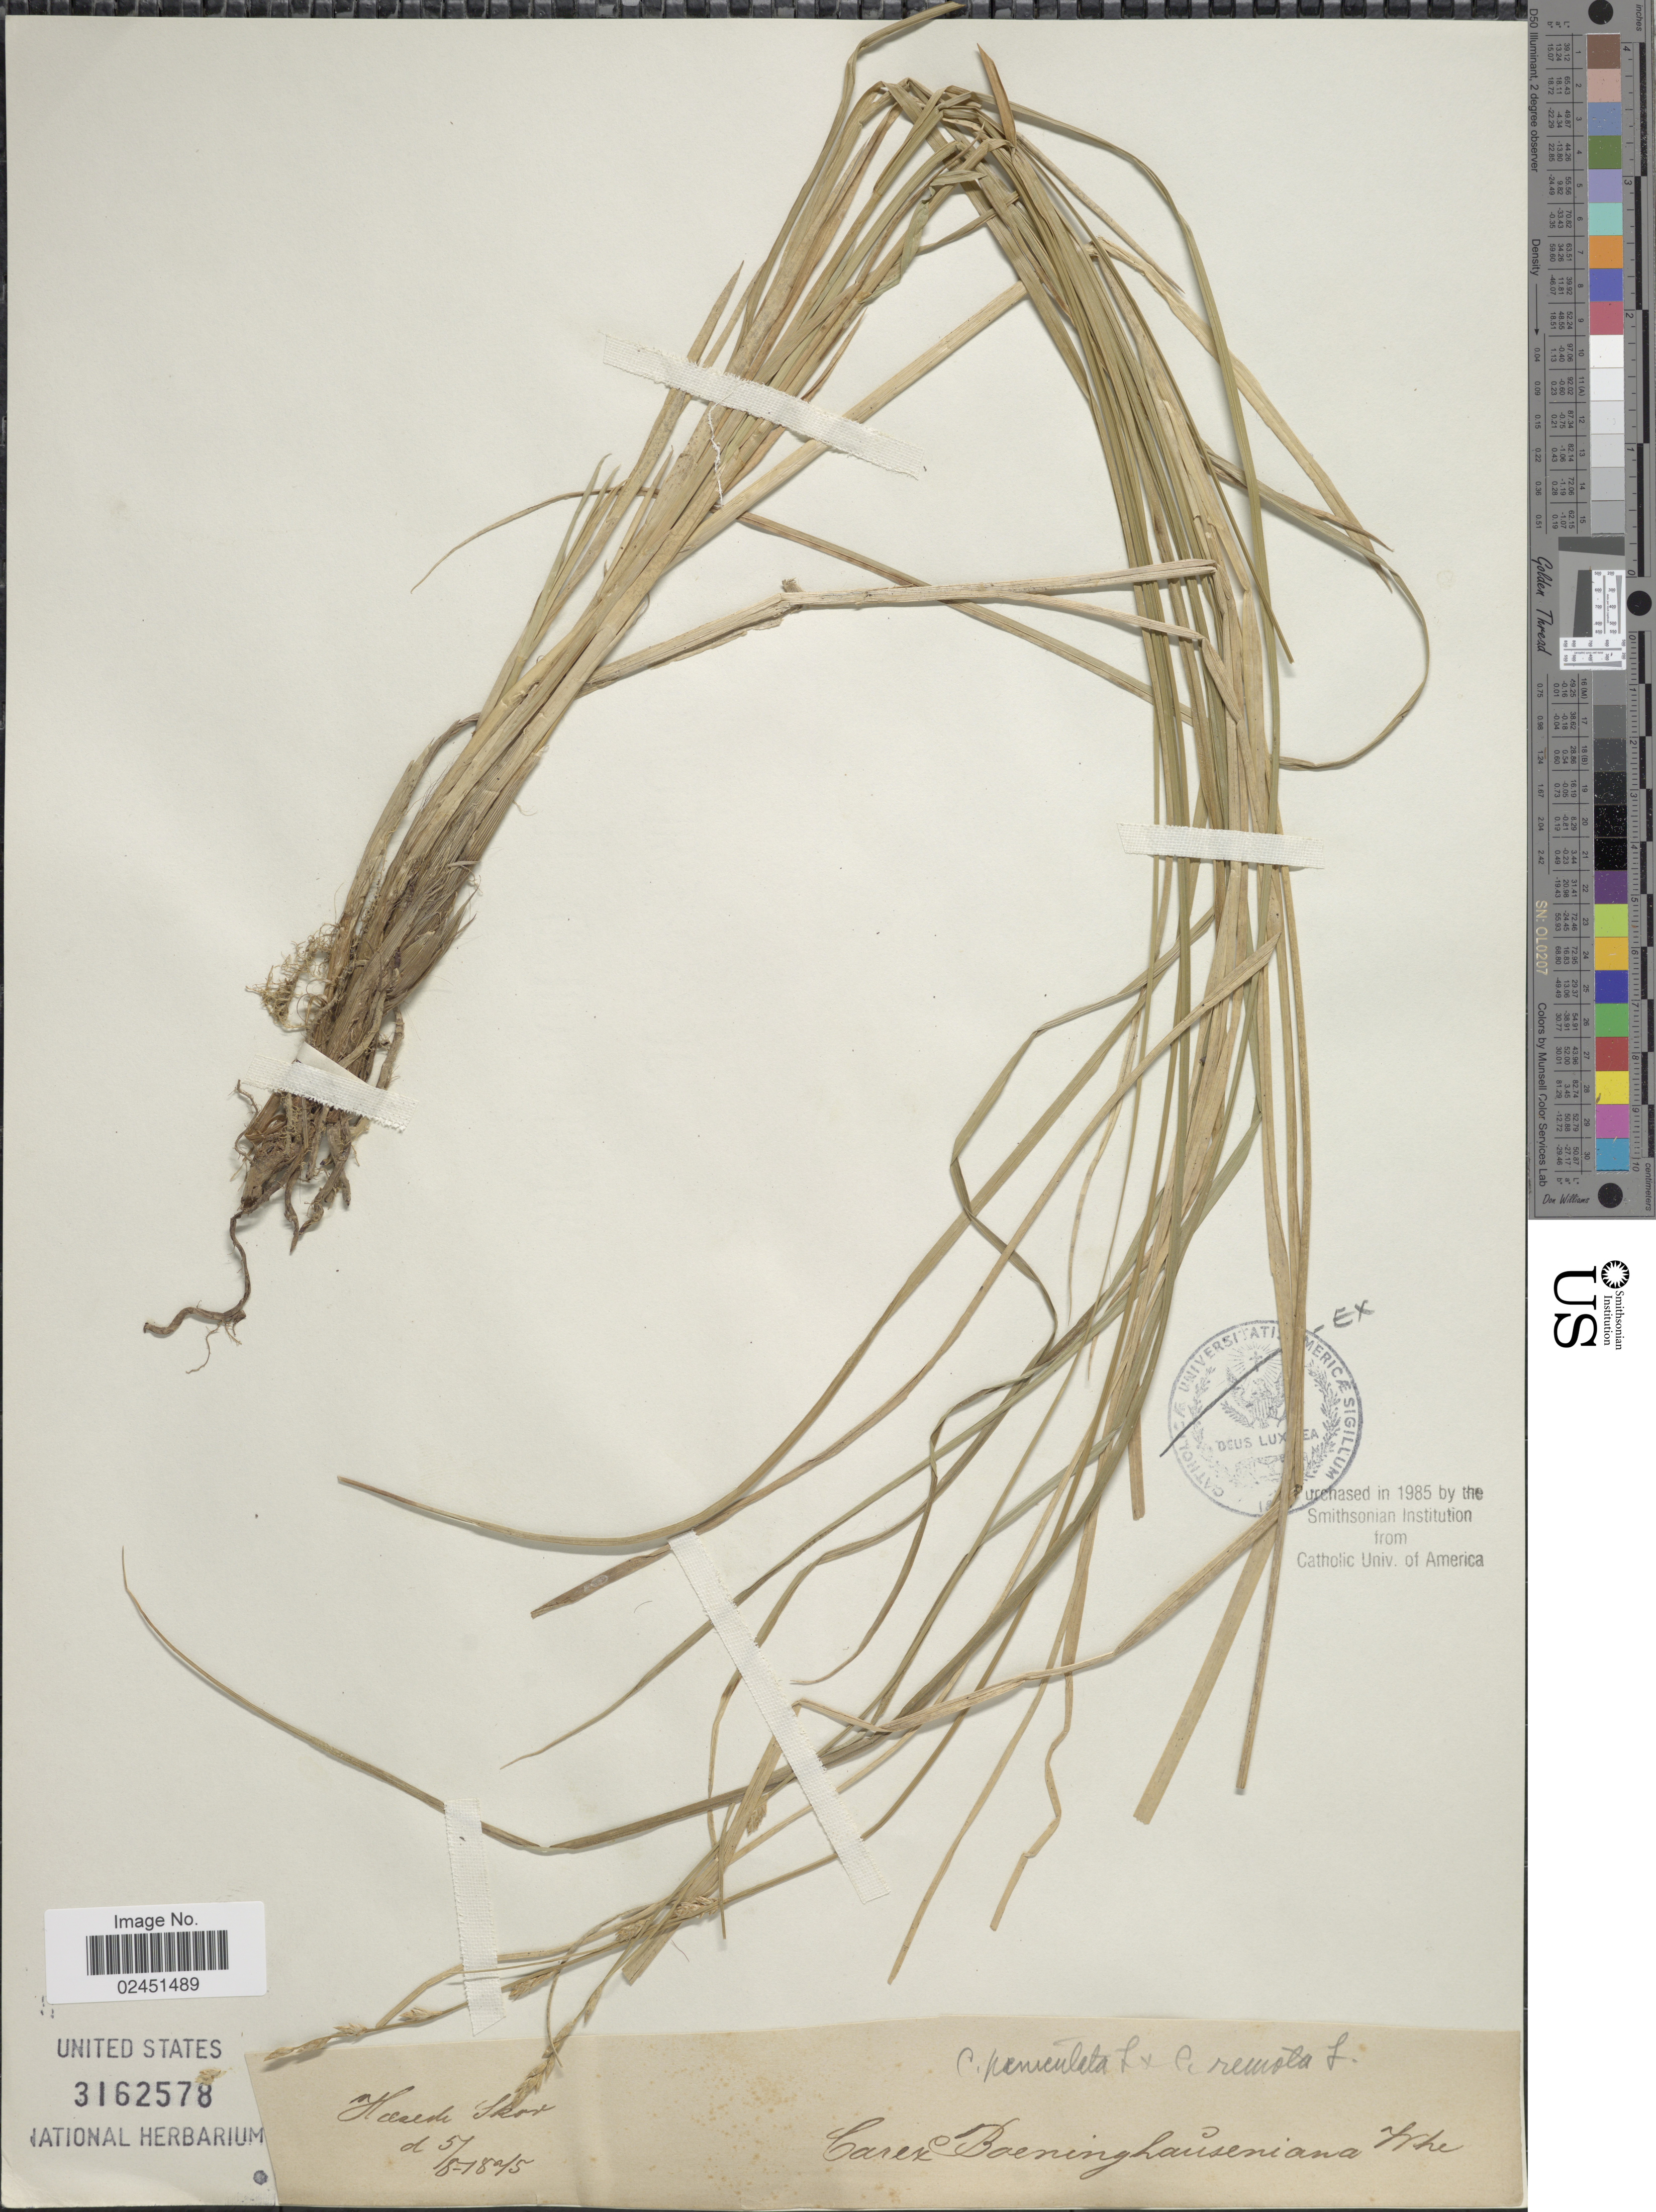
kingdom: Plantae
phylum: Tracheophyta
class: Liliopsida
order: Poales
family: Cyperaceae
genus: Carex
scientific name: Carex paniculata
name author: L.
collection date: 1875-08-05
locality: Haceda Skor [unsure placement] [interpreted]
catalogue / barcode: US 3162578